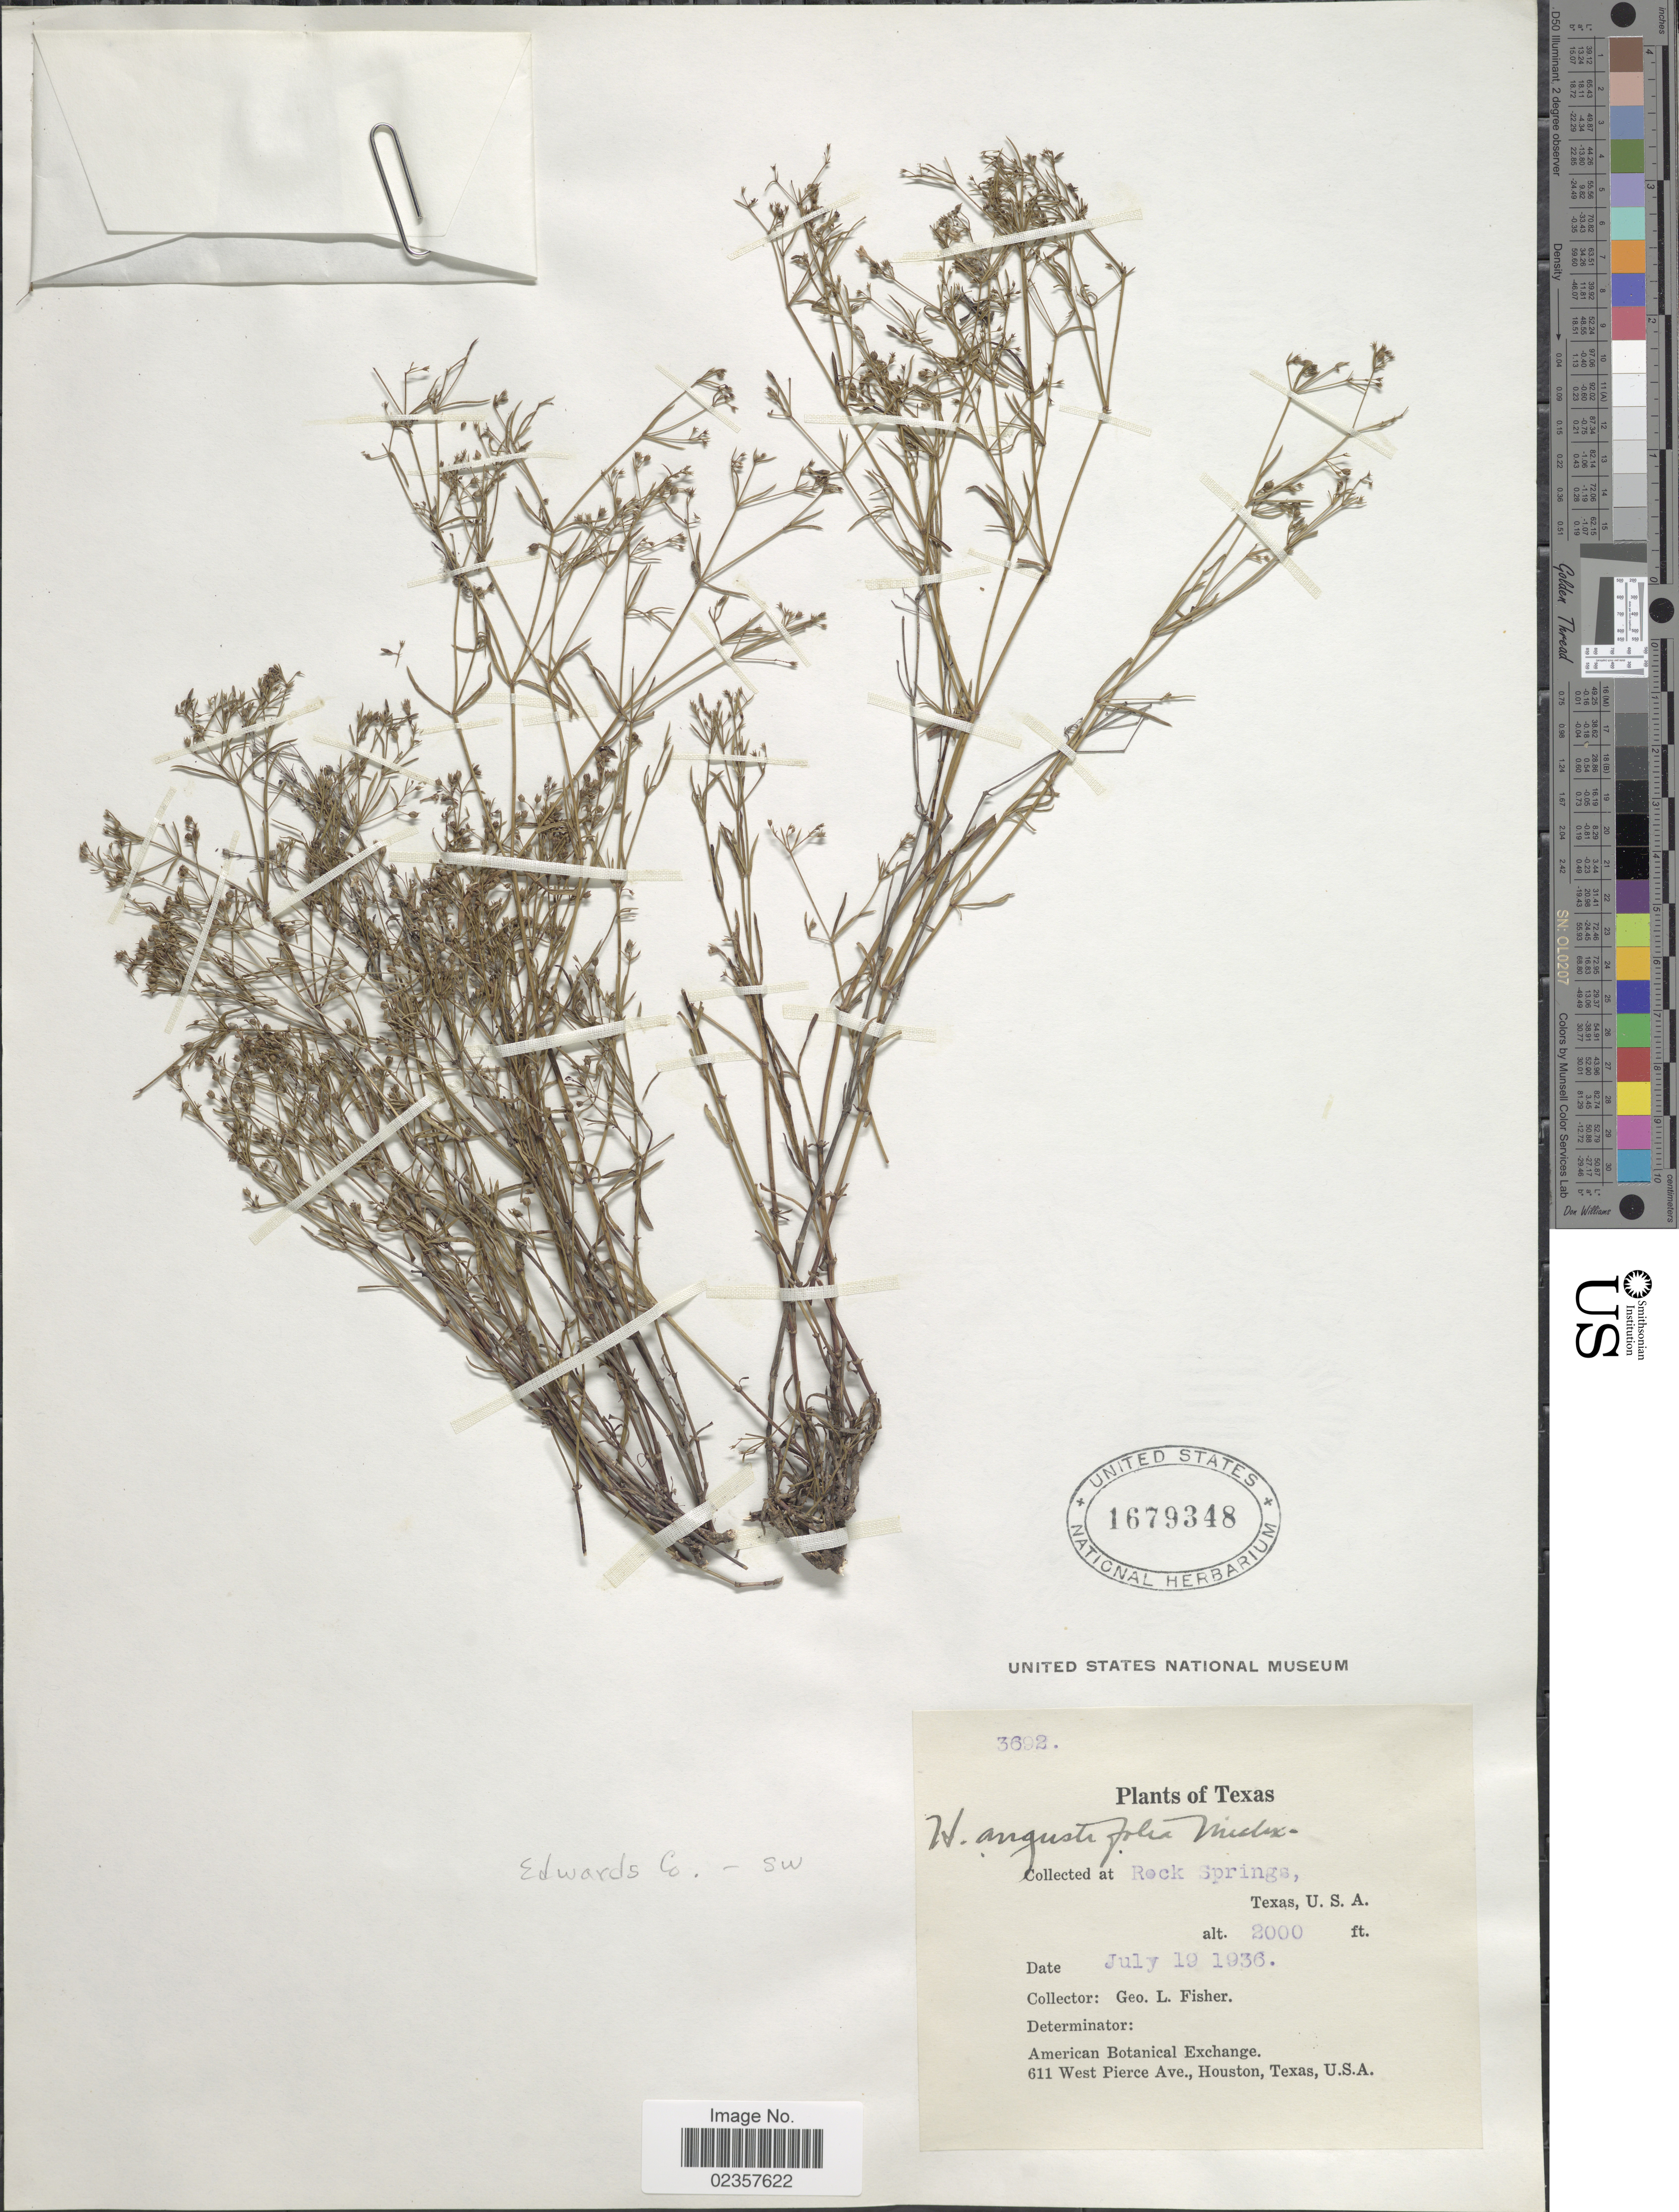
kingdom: Plantae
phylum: Tracheophyta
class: Magnoliopsida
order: Gentianales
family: Rubiaceae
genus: Houstonia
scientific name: Houstonia nigricans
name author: (Lam.) Fernald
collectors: G. L. Fisher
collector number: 3692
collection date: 1936-07-19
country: United States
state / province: Texas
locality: Rock Springs. Edwards Co. - SW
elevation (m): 610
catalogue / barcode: US 1679348